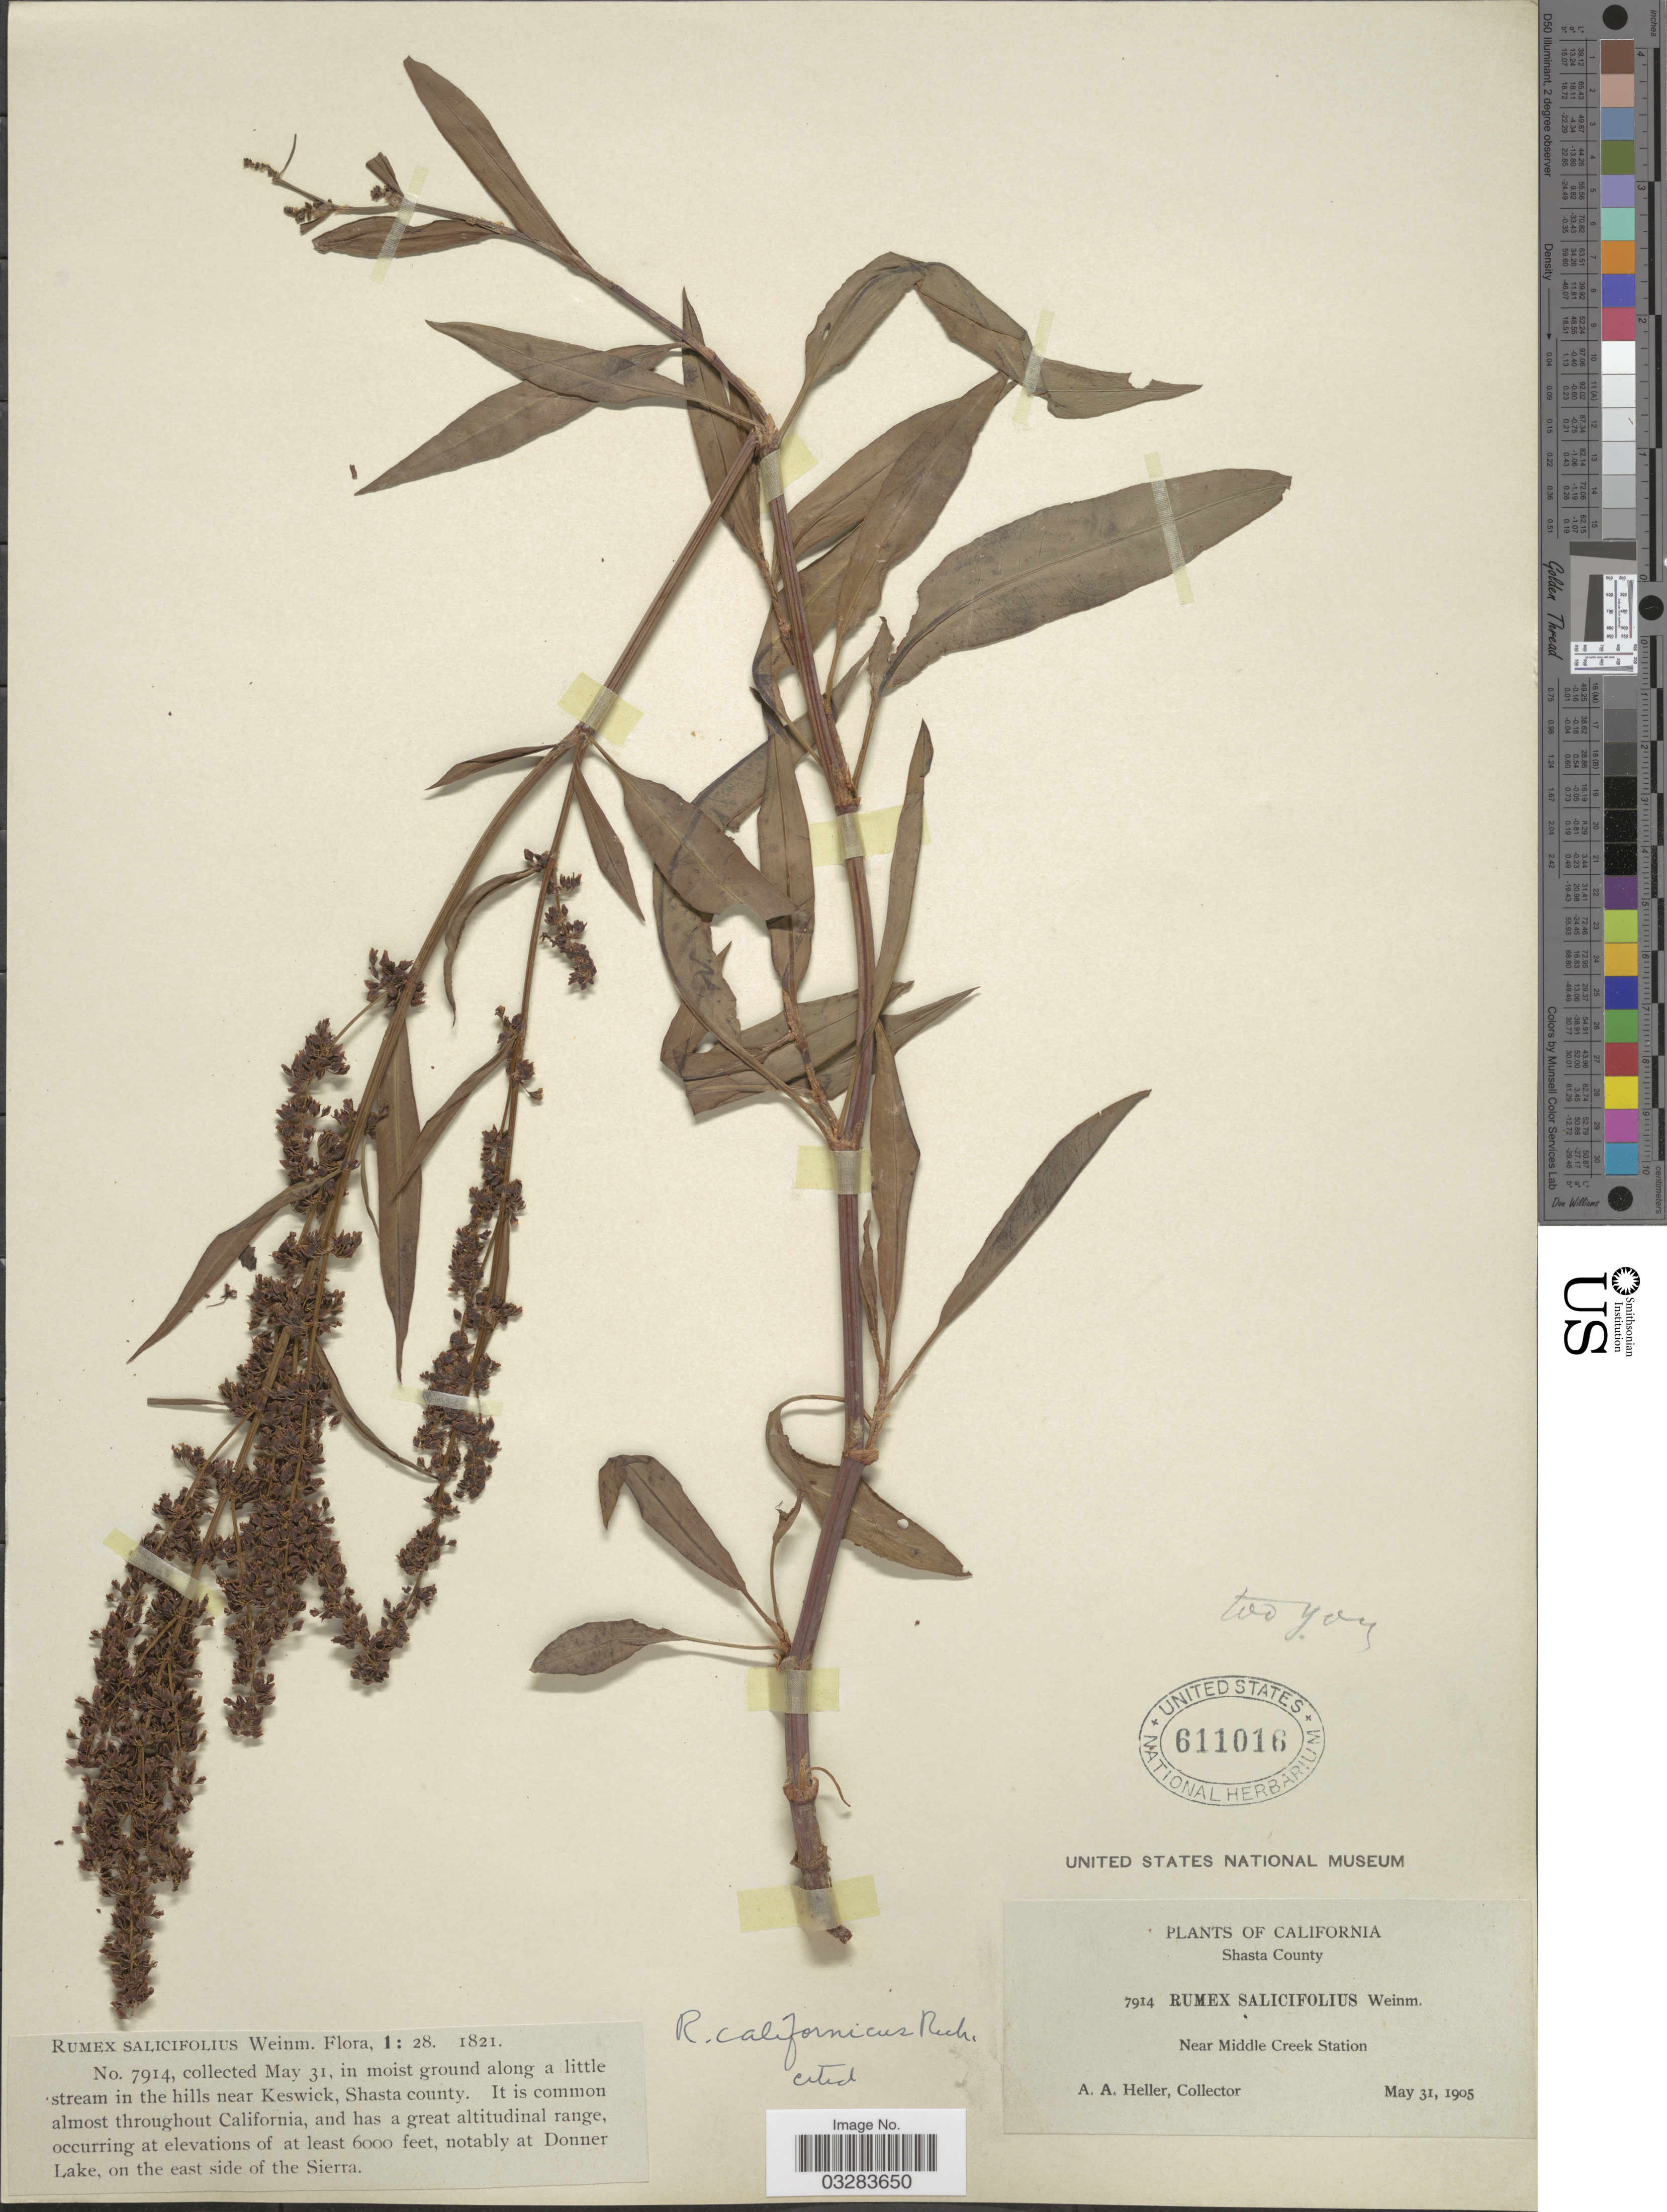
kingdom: Plantae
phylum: Tracheophyta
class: Magnoliopsida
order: Caryophyllales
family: Polygonaceae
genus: Rumex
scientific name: Rumex californicus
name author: Rech. f.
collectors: A. A. Heller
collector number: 7914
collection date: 1905-05-31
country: United States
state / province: California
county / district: Shasta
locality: Shasta County. Near Middle Creek Station. Near Keswick [unsure placement]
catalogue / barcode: US 611016